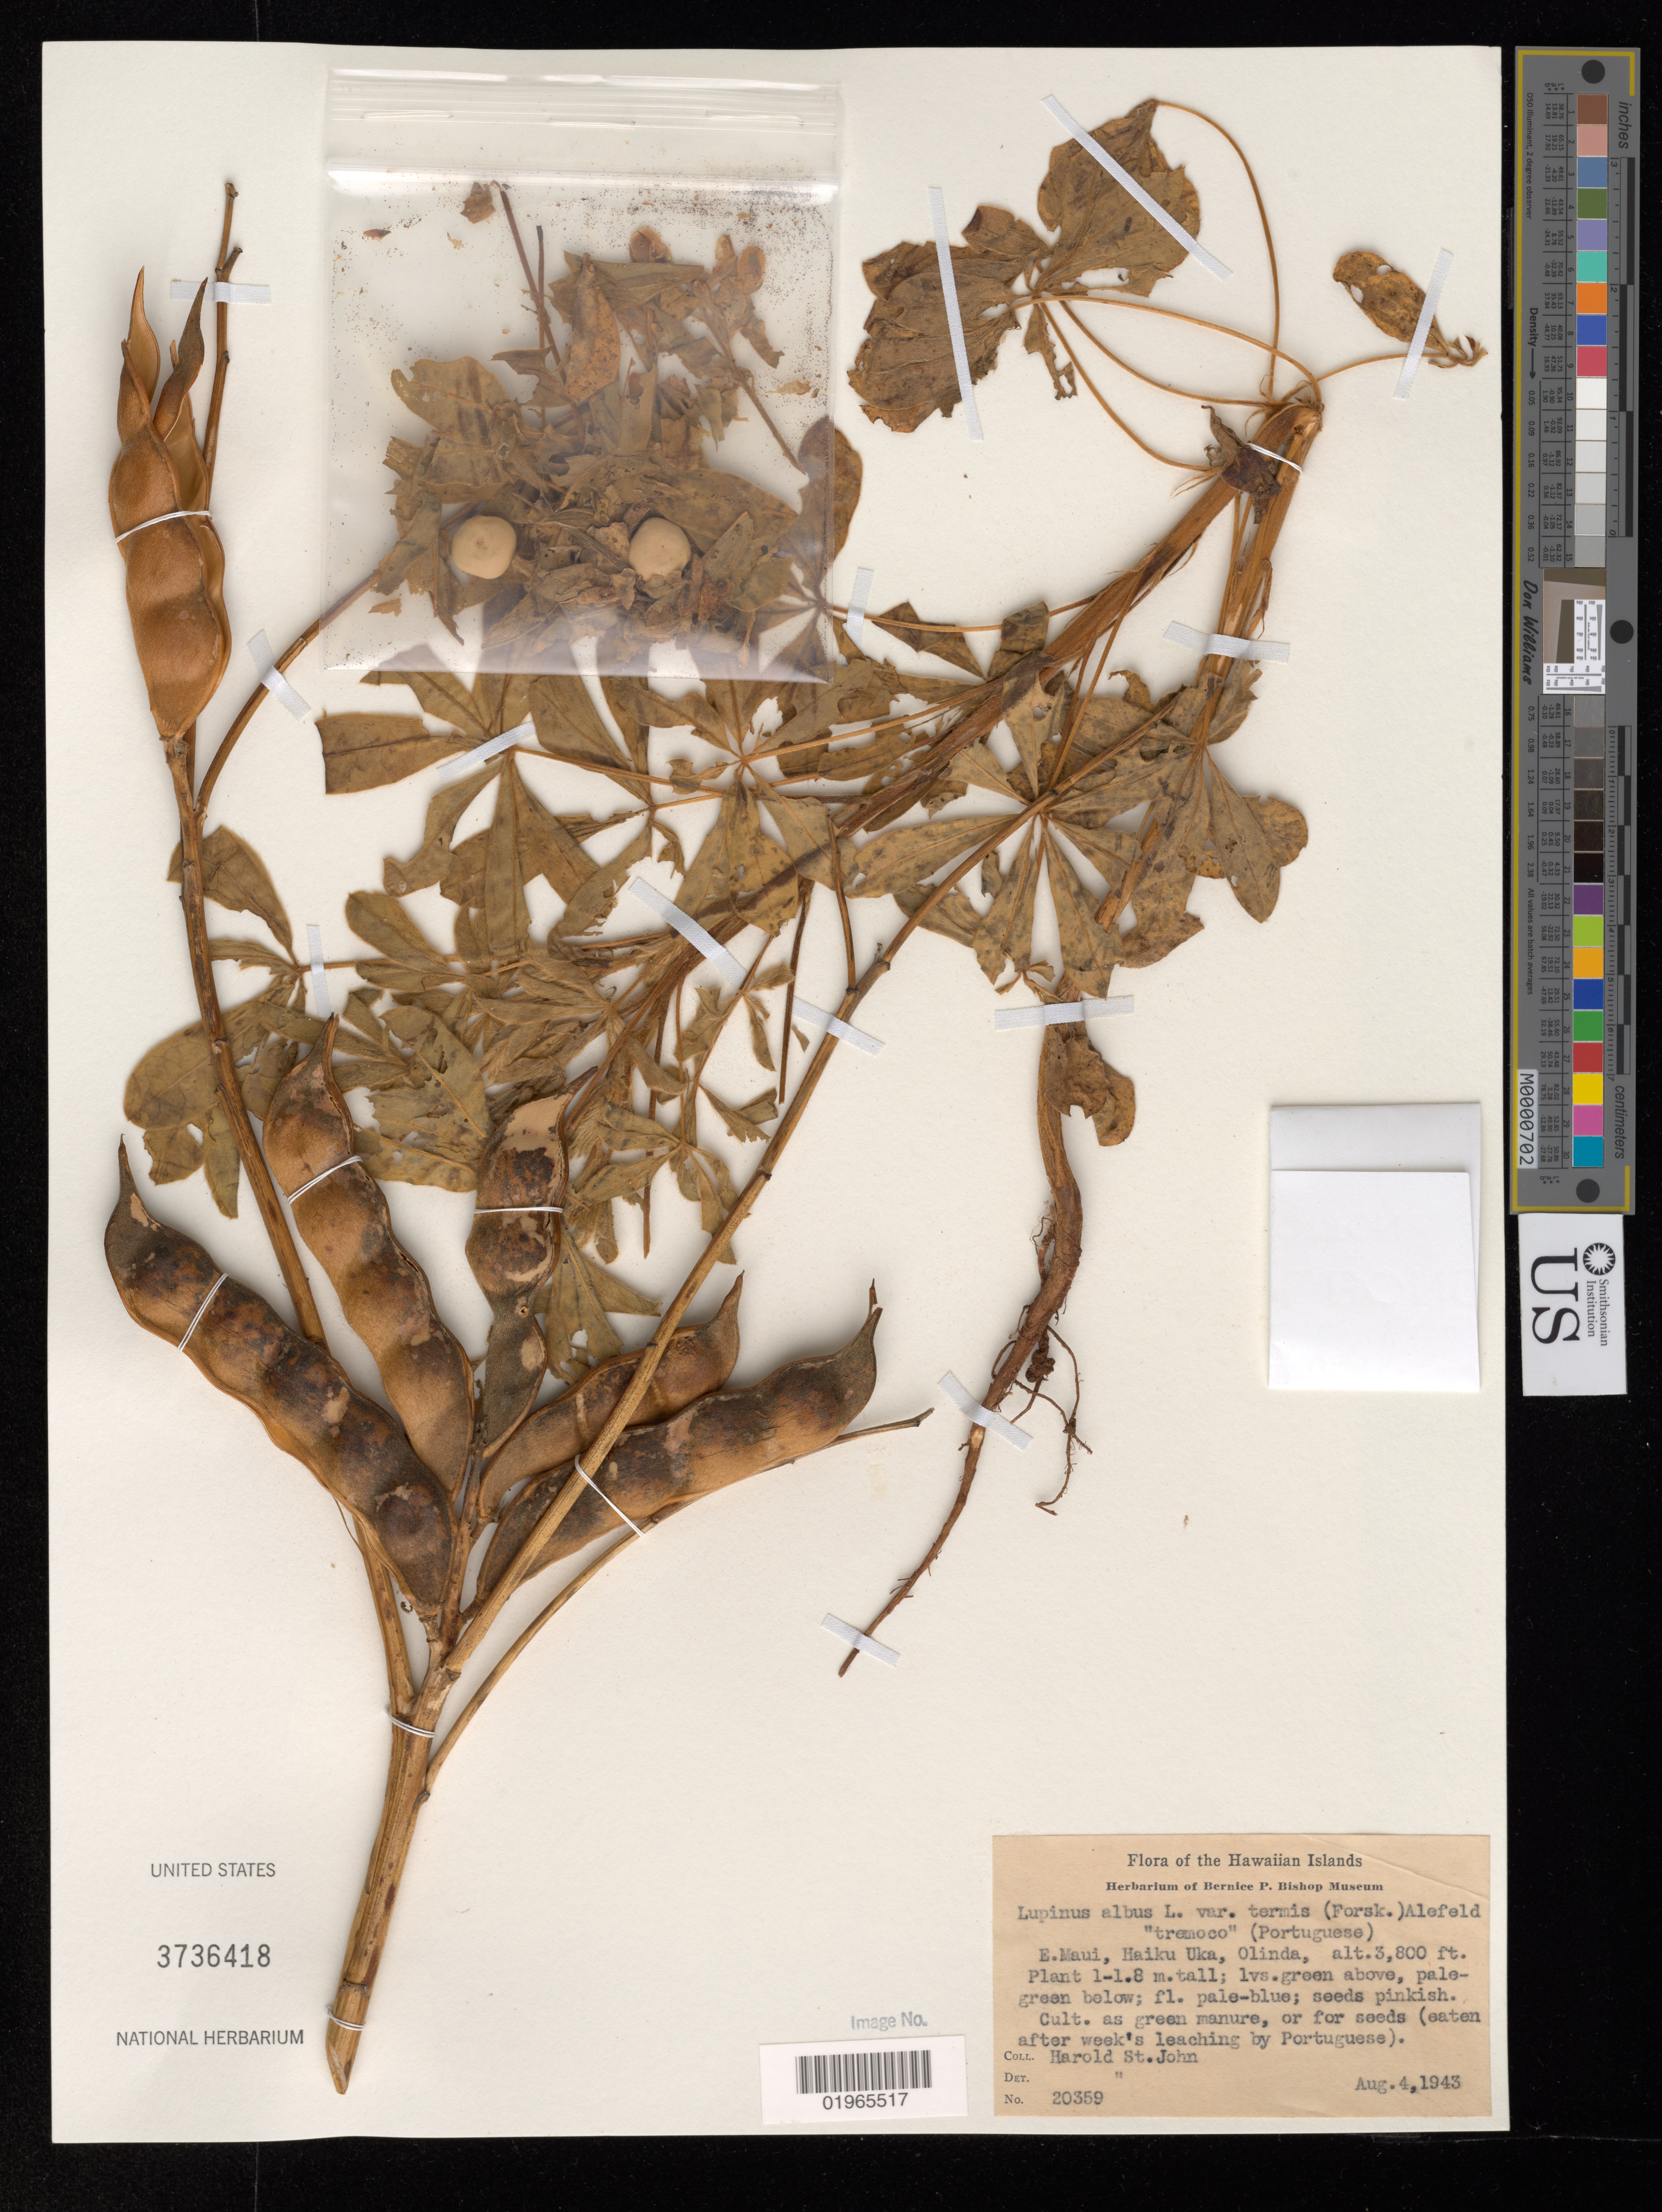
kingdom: Plantae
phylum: Tracheophyta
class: Magnoliopsida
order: Fabales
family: Fabaceae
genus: Lupinus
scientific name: Lupinus albus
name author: L.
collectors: H. St. John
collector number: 20359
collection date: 1943-08-04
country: United States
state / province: Hawaii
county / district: Maui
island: Maui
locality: E. Maui, Haiku Uka, Olinda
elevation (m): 1158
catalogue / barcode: US 3736418